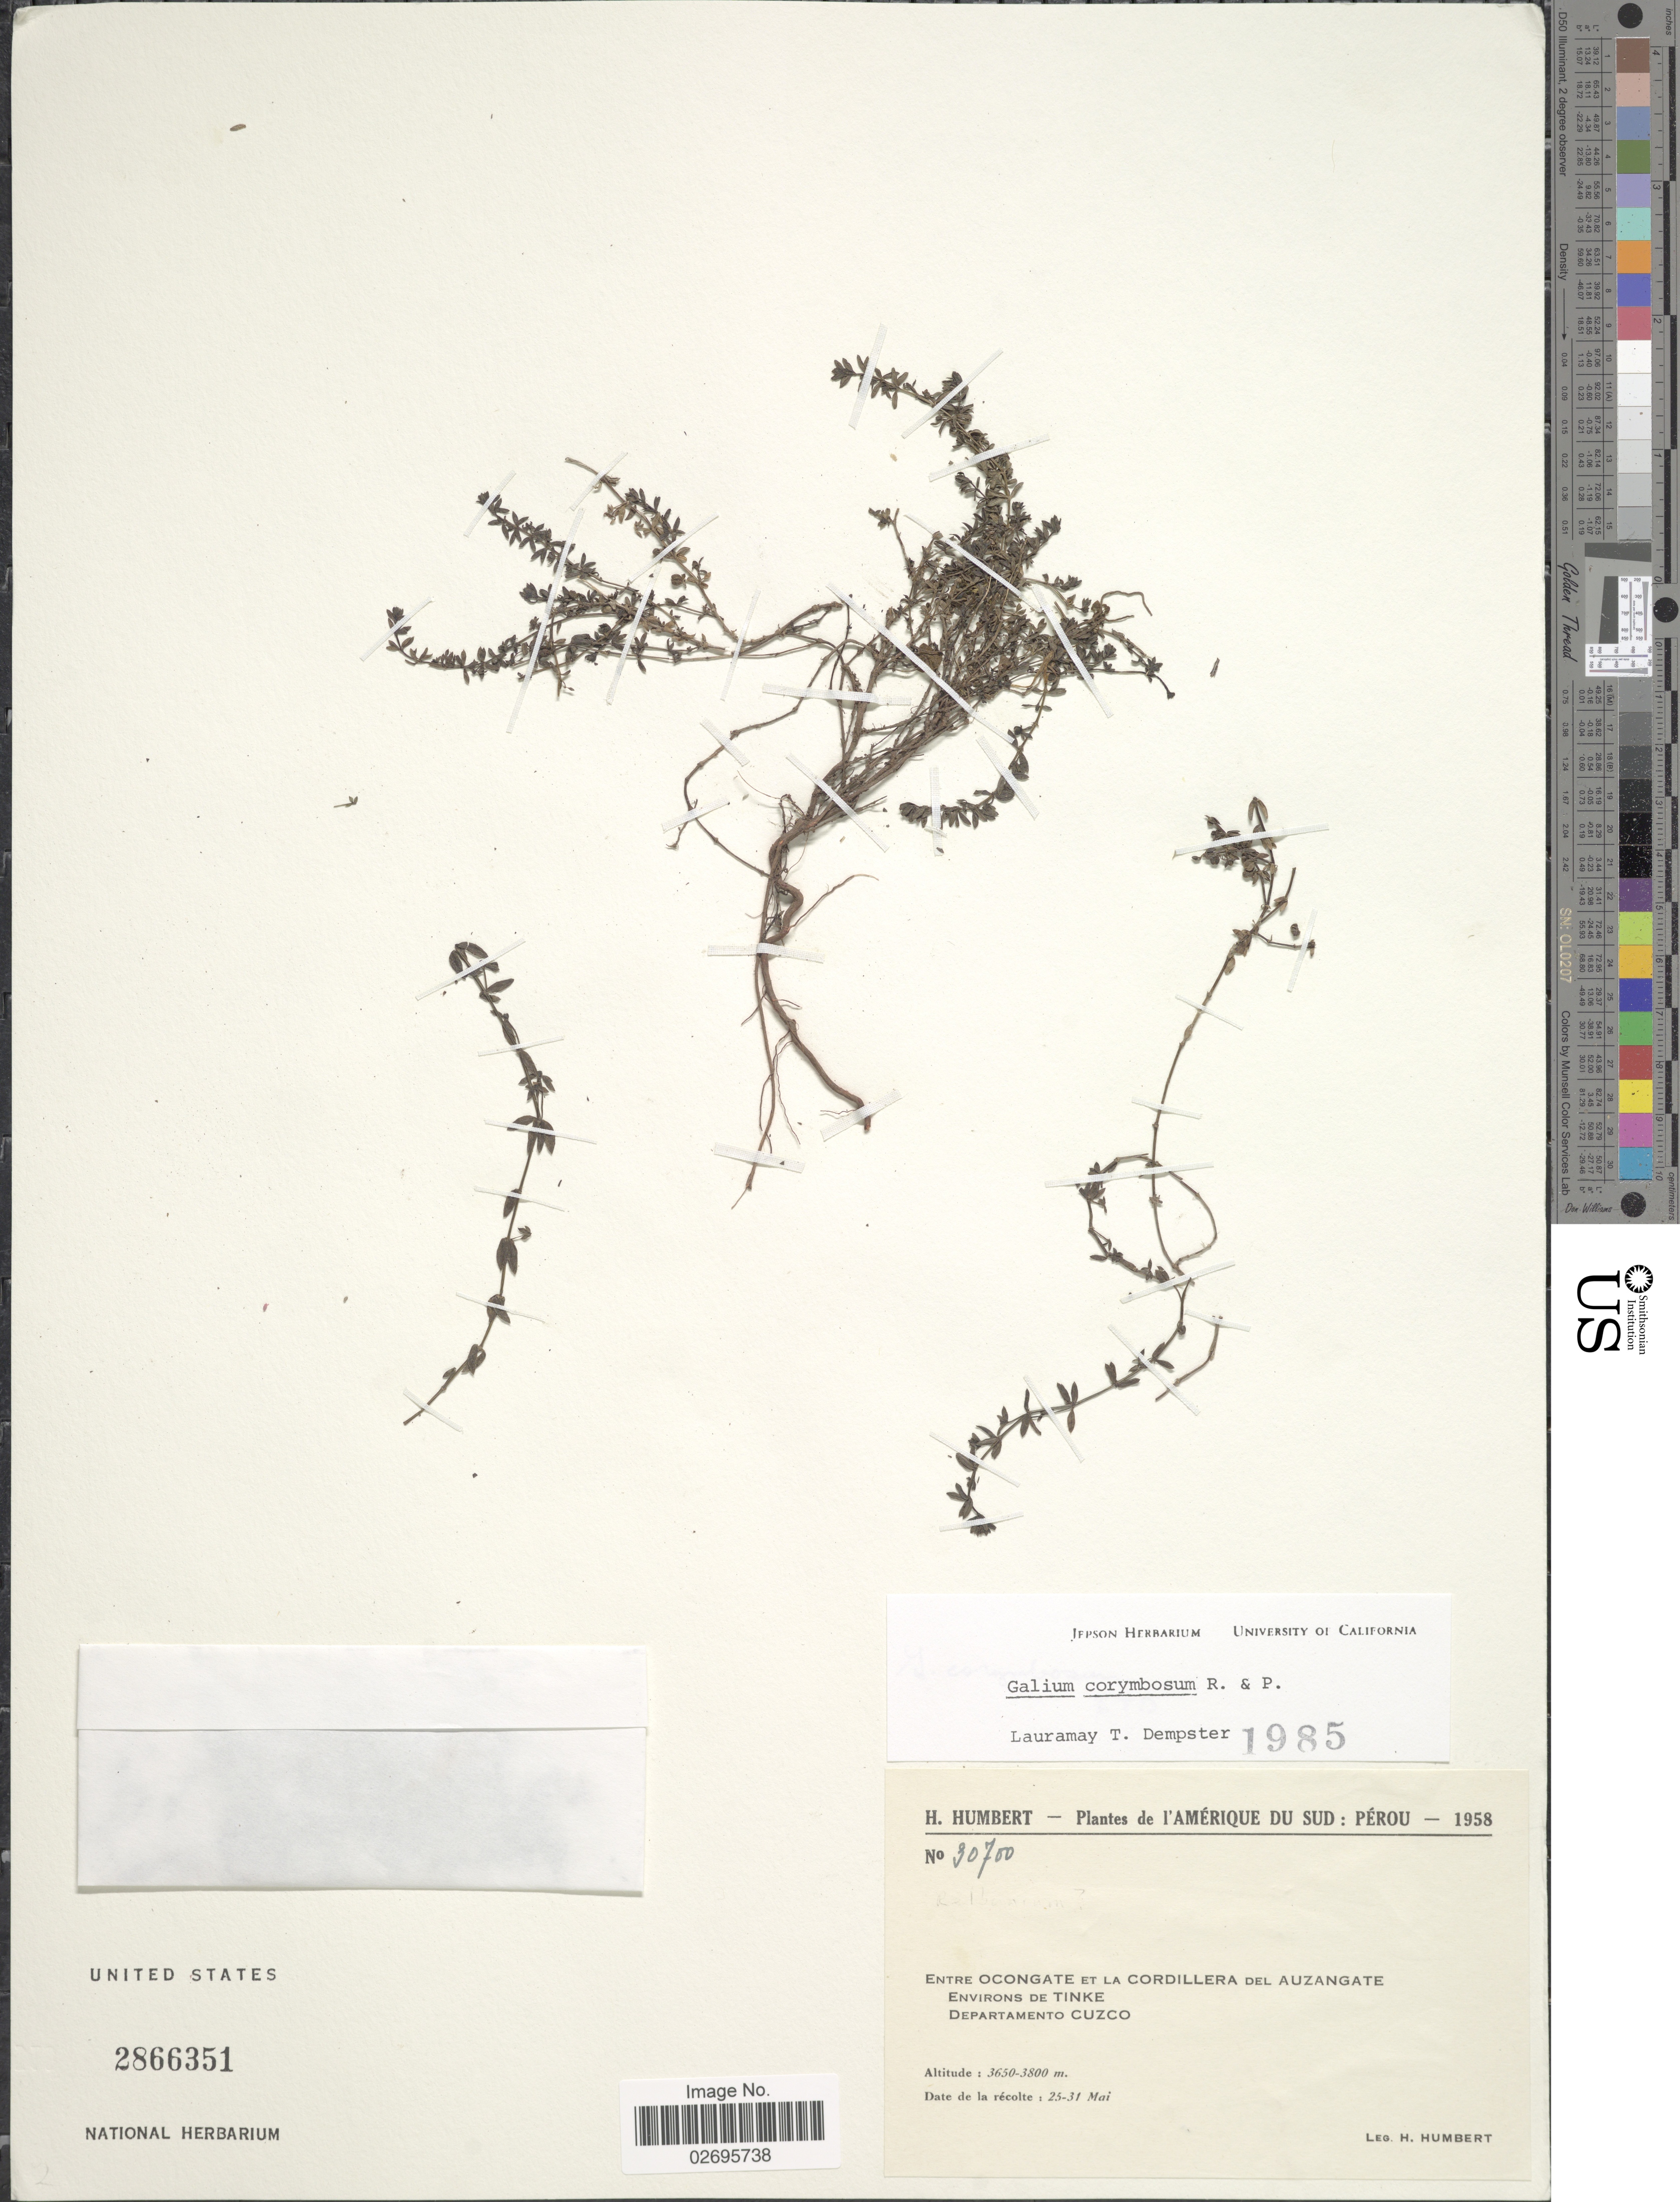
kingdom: Plantae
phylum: Tracheophyta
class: Magnoliopsida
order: Gentianales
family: Rubiaceae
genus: Galium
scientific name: Galium corymbosum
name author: Ruiz & Pav.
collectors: H. Humbert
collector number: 30700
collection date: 1958-05-25/1958-05-31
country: Peru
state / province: Cusco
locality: Entre Ocongate et La Cordillera del Auzangate, Environs de Tinke, Departamento Cuzco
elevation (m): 3650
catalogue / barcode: US 2866351